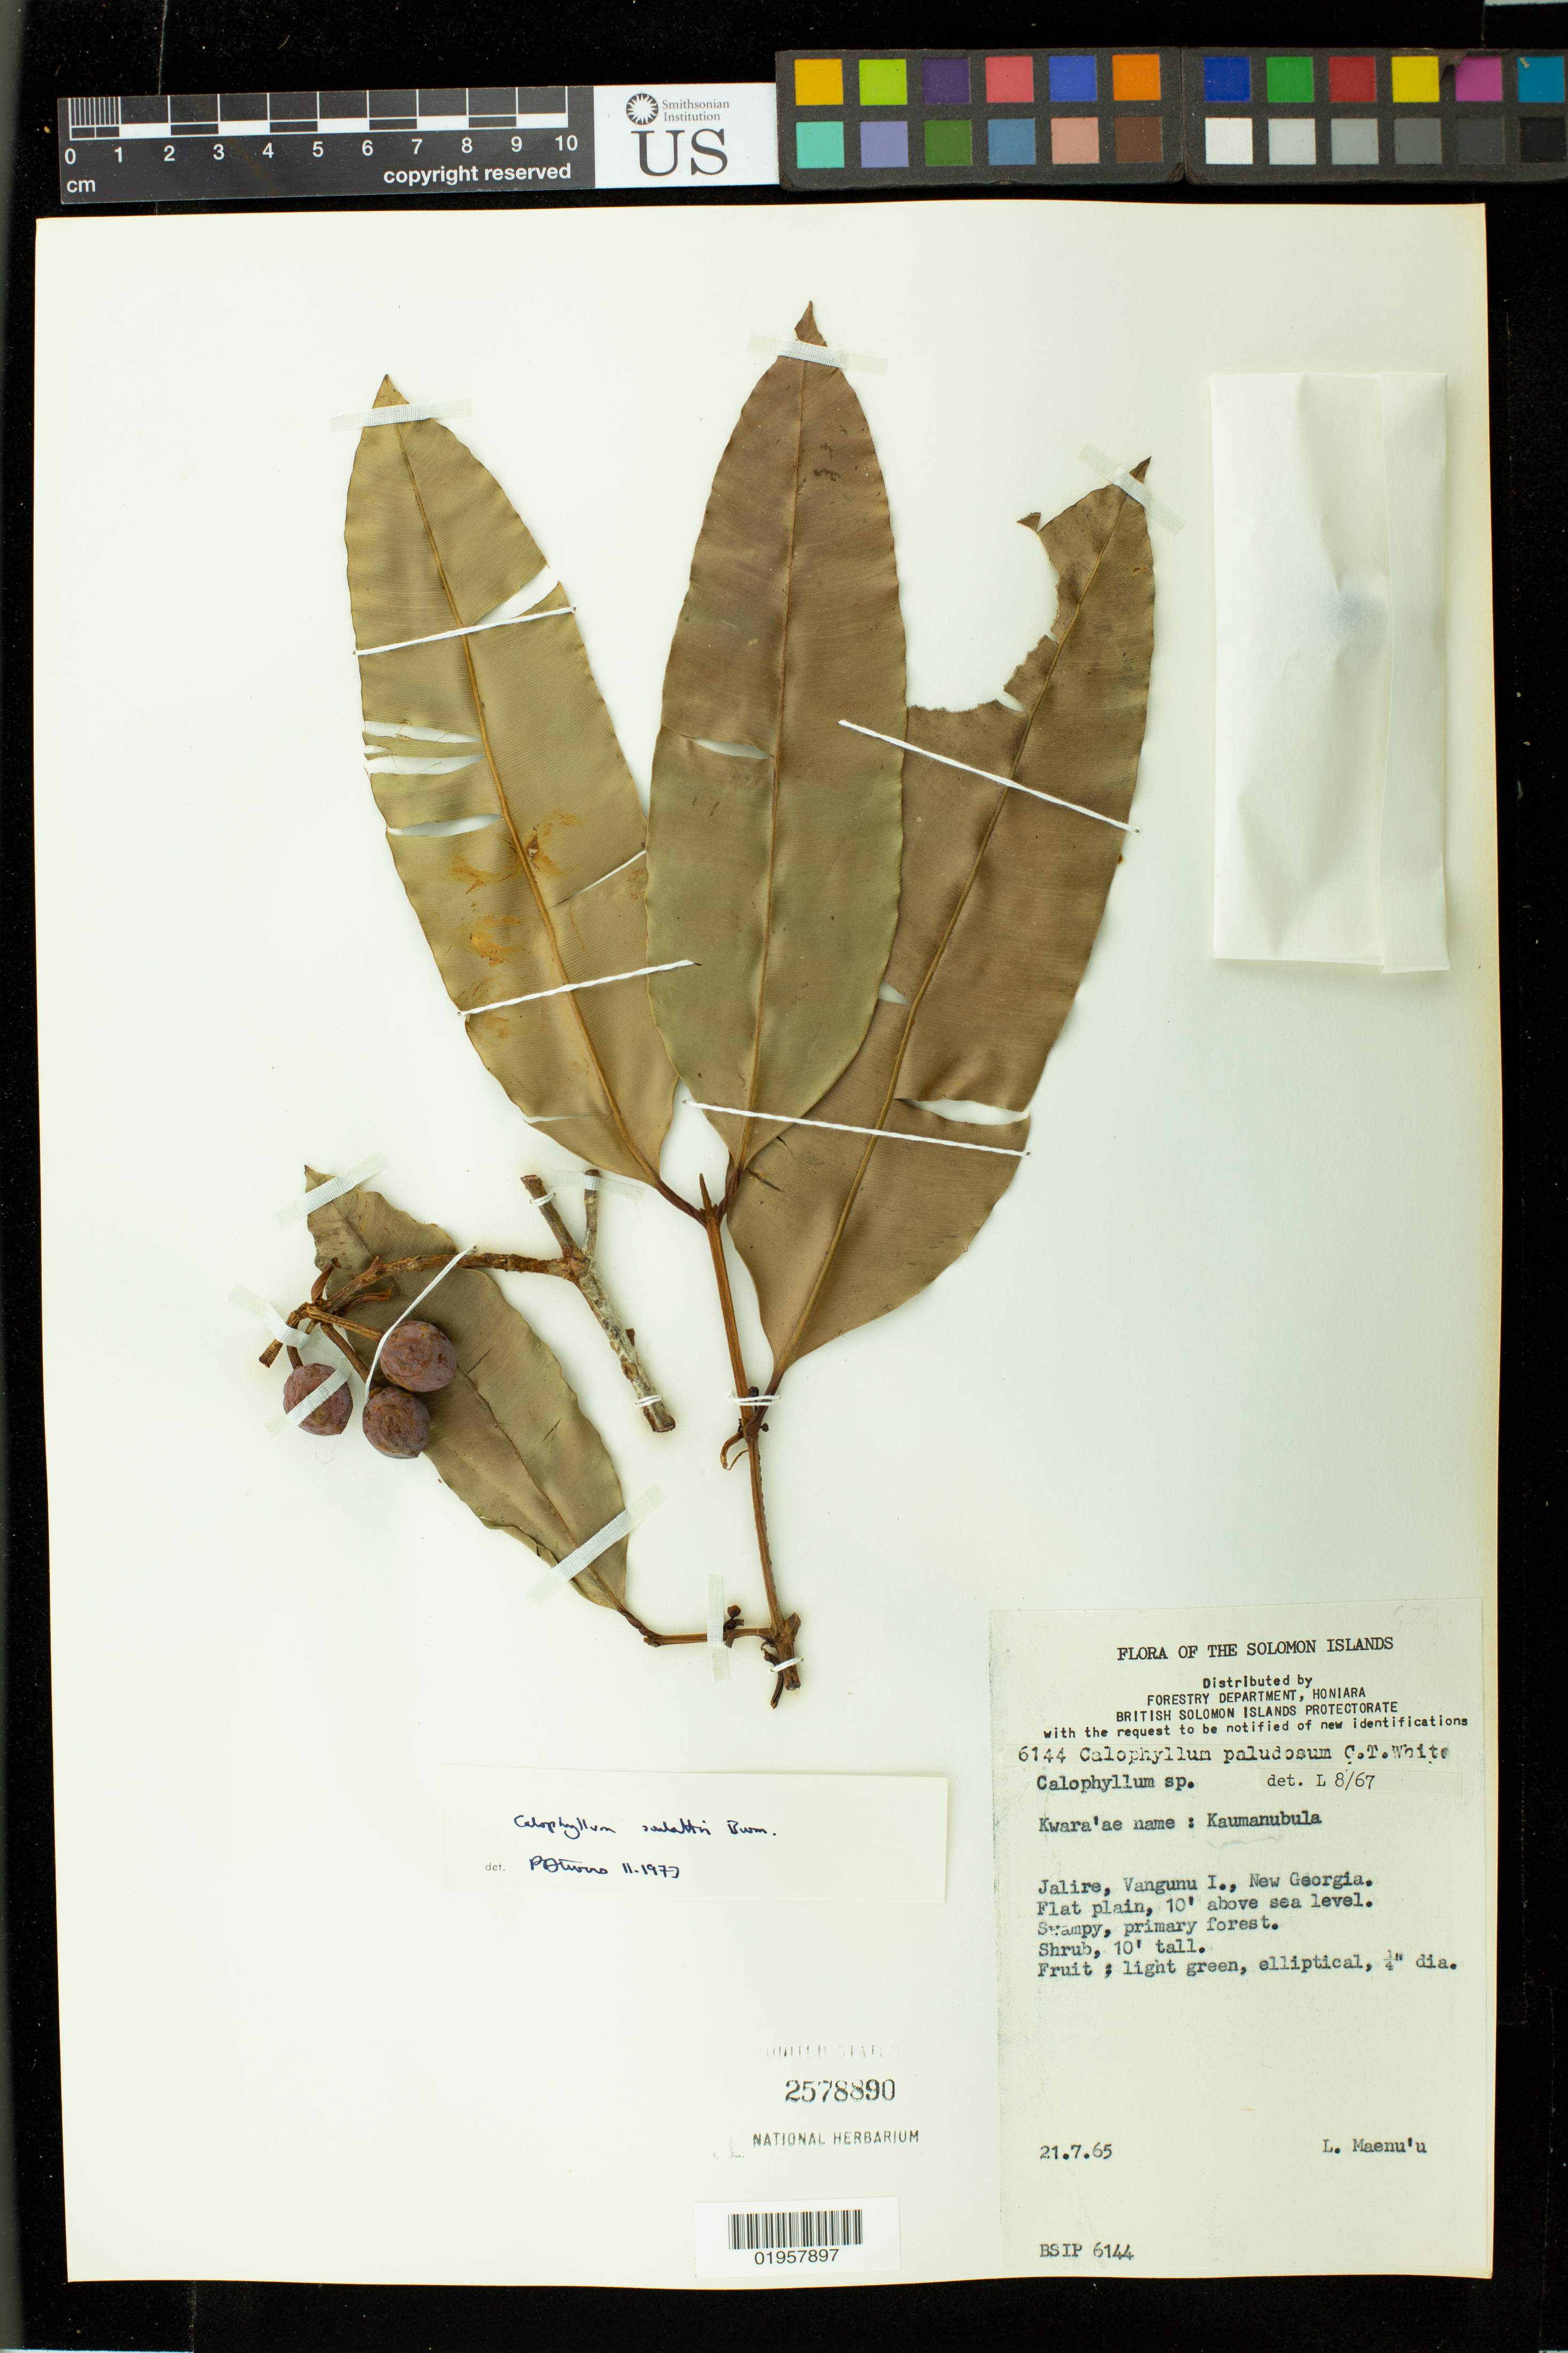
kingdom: Plantae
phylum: Tracheophyta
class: Magnoliopsida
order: Malpighiales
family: Calophyllaceae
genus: Calophyllum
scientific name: Calophyllum soulattri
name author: Burm. f.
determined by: Stevens, P. F.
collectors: L. Maenu'u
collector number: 6144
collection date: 1965-07-21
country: Solomon Islands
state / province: Western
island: Vangunu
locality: Jalaire, Vangunu I., New Georgia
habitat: Flat palin. Swampy, primary forest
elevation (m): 3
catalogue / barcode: US 2578890